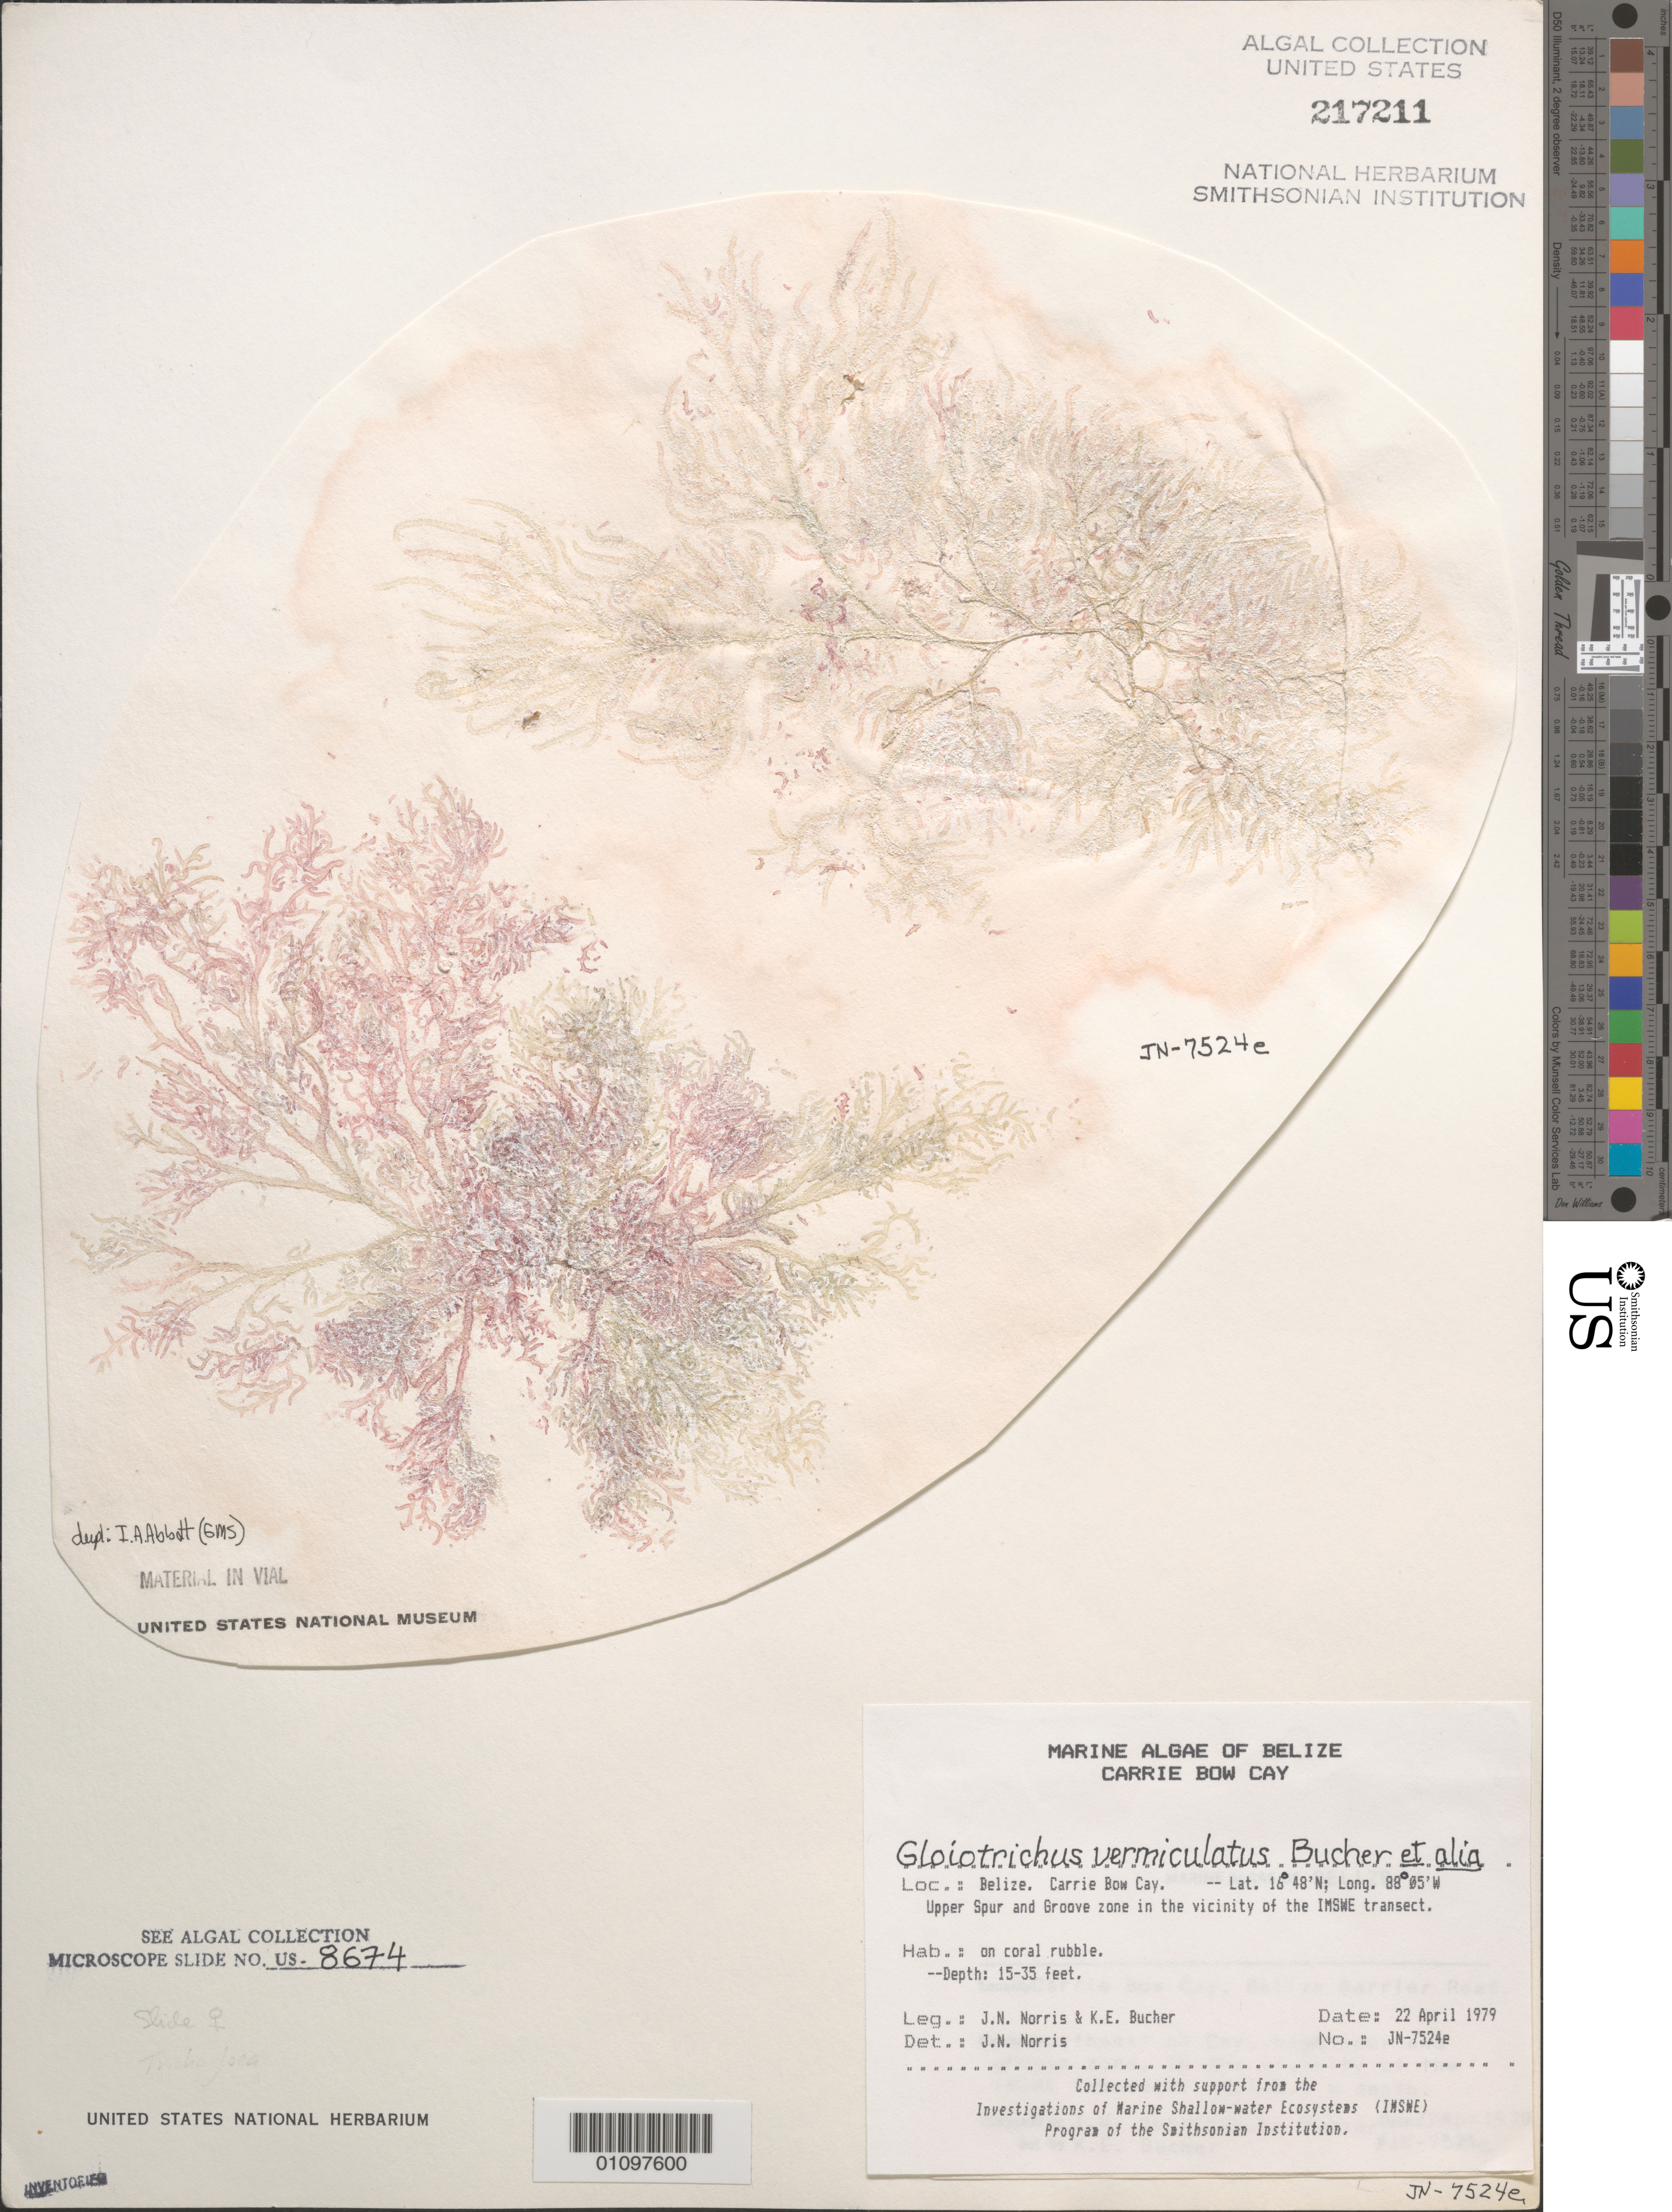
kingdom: Plantae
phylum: Rhodophyta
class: Florideophyceae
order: Nemaliales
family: Liagoraceae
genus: Gloiotrichus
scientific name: Gloiotrichus vermiculatus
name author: K.E. Bucher et al.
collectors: J. N. Norris & K. E. Bucher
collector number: JN-7524e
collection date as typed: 22 Apr 1979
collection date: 1979-04-22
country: Belize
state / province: Stann Creek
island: Carrie Bow Cay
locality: Upper spur and groove zone, in IMSWE transect area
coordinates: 16 48'N, 88 05'W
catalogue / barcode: US 217211